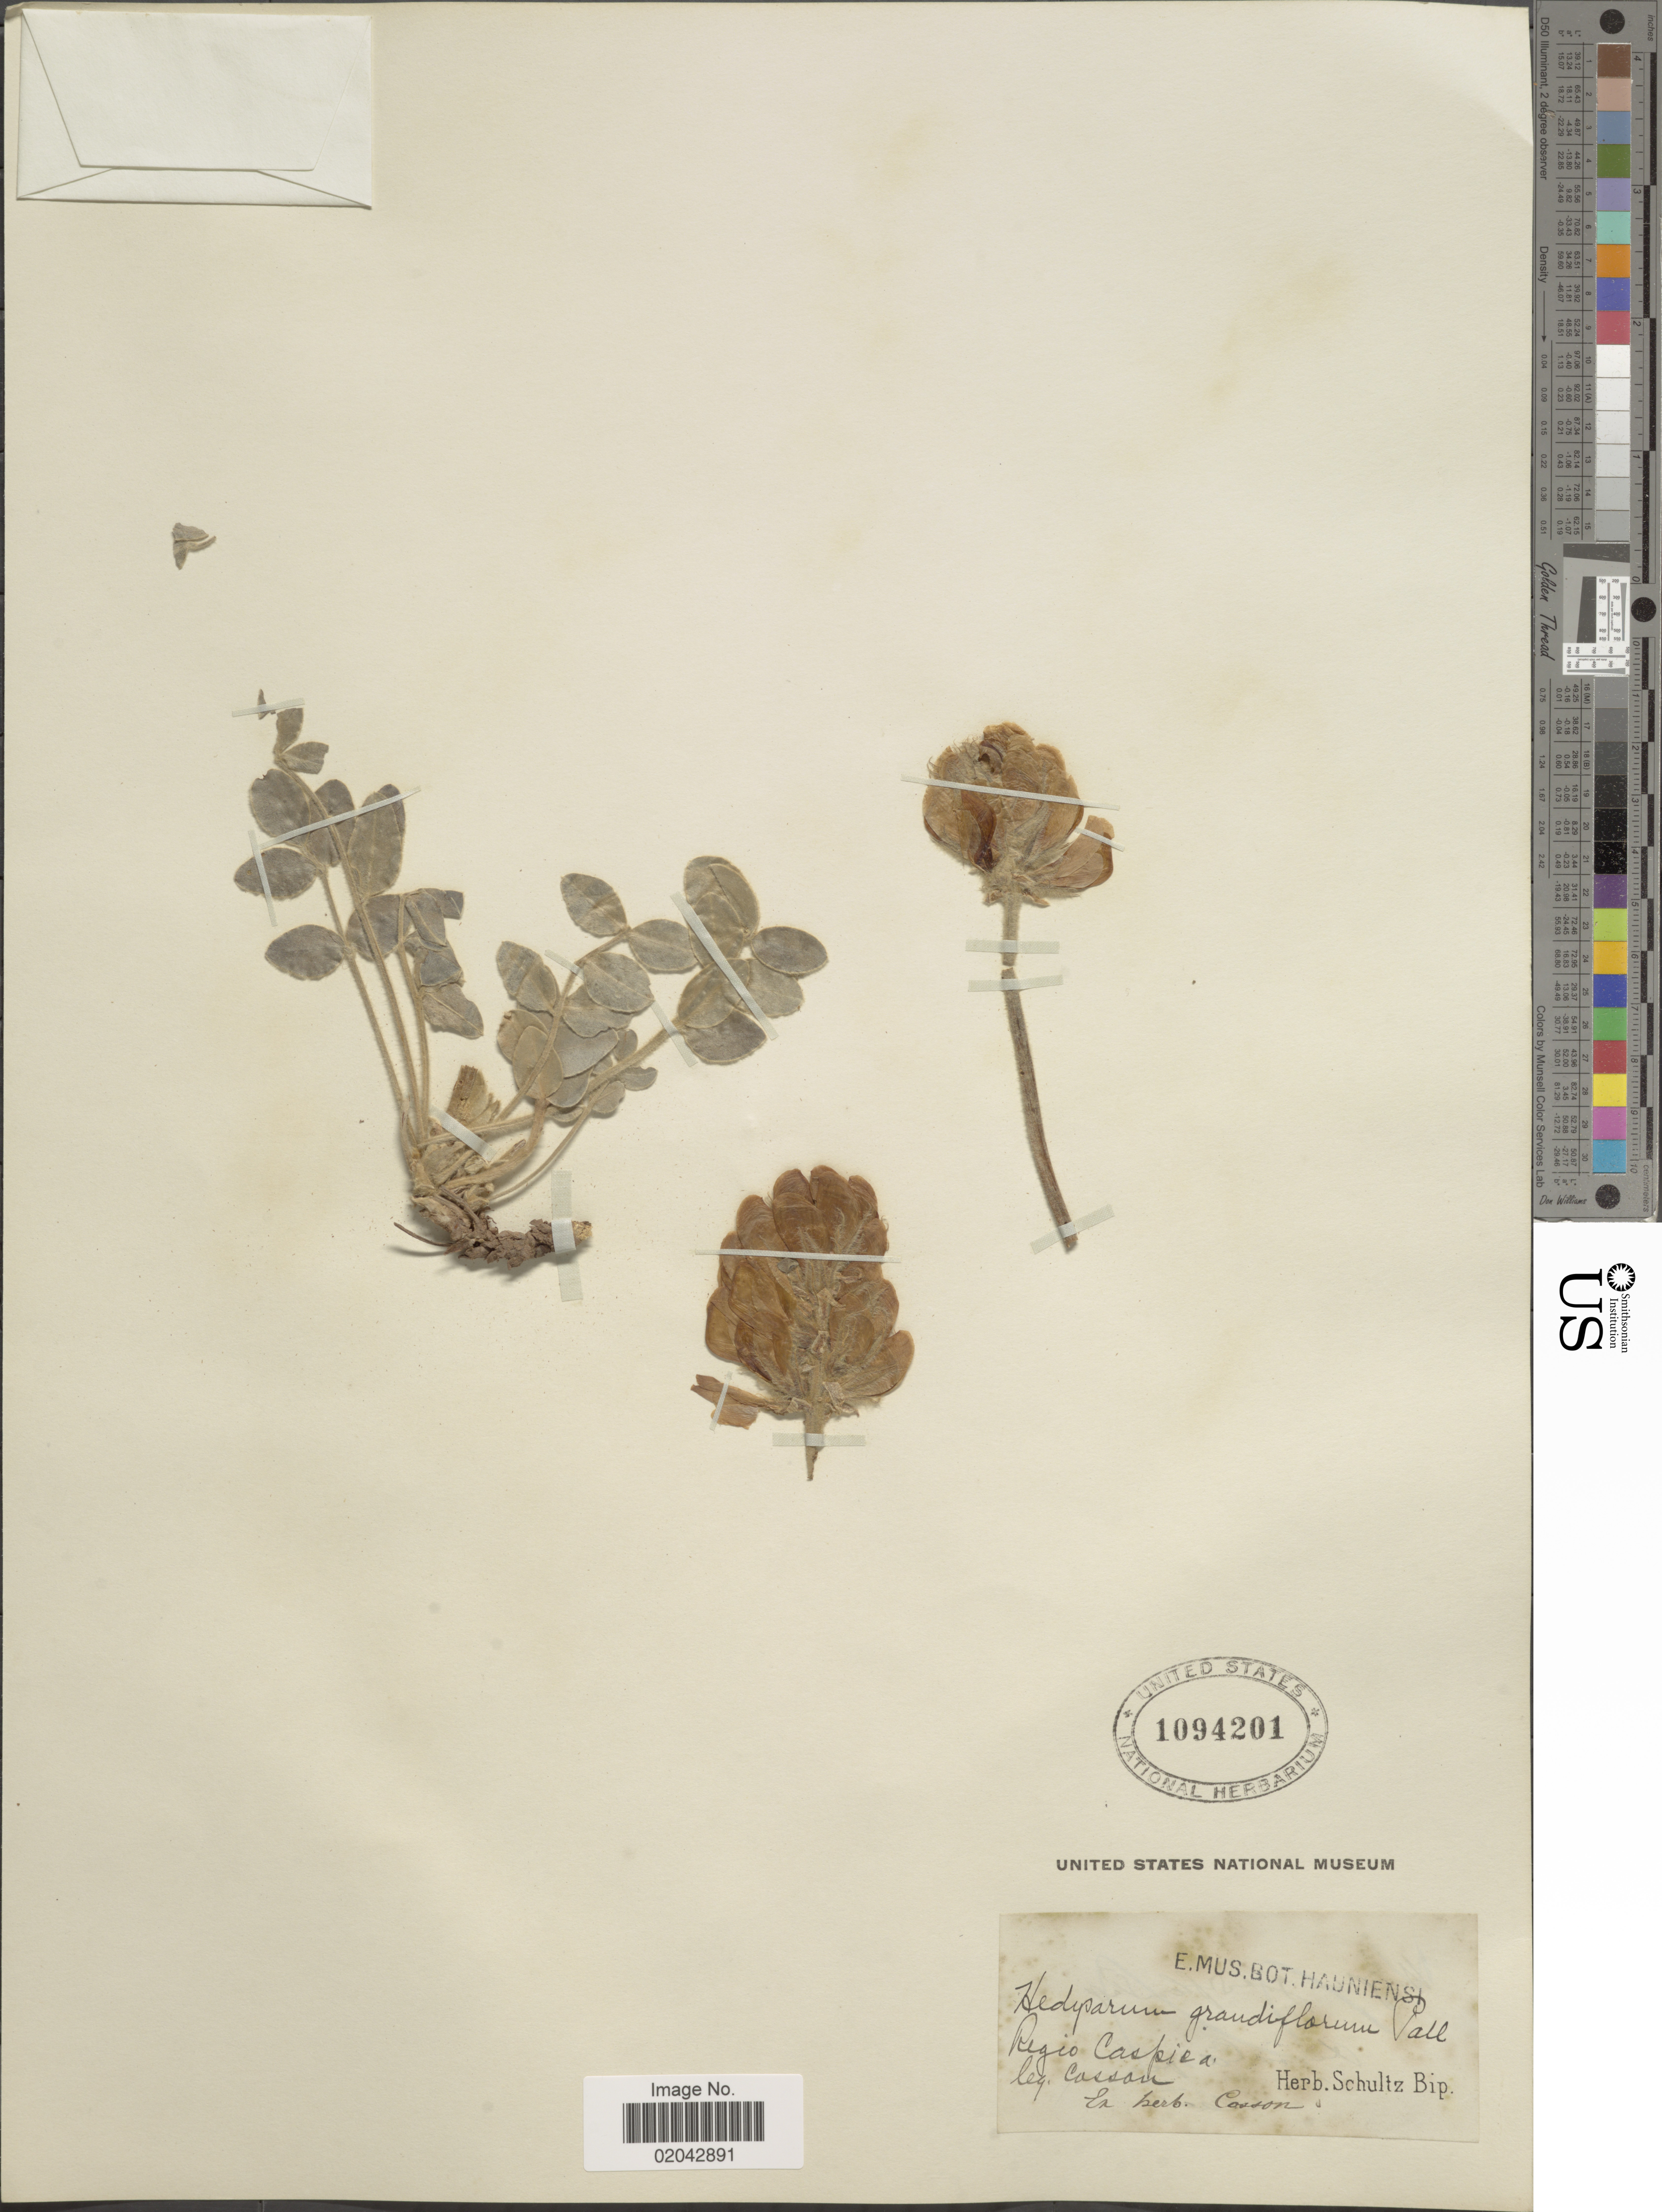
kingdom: Plantae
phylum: Tracheophyta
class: Magnoliopsida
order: Fabales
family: Fabaceae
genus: Hedysarum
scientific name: Hedysarum grandiflorum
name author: Pall.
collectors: -. Cosson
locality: Regio Caspiea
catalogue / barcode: US 1094201